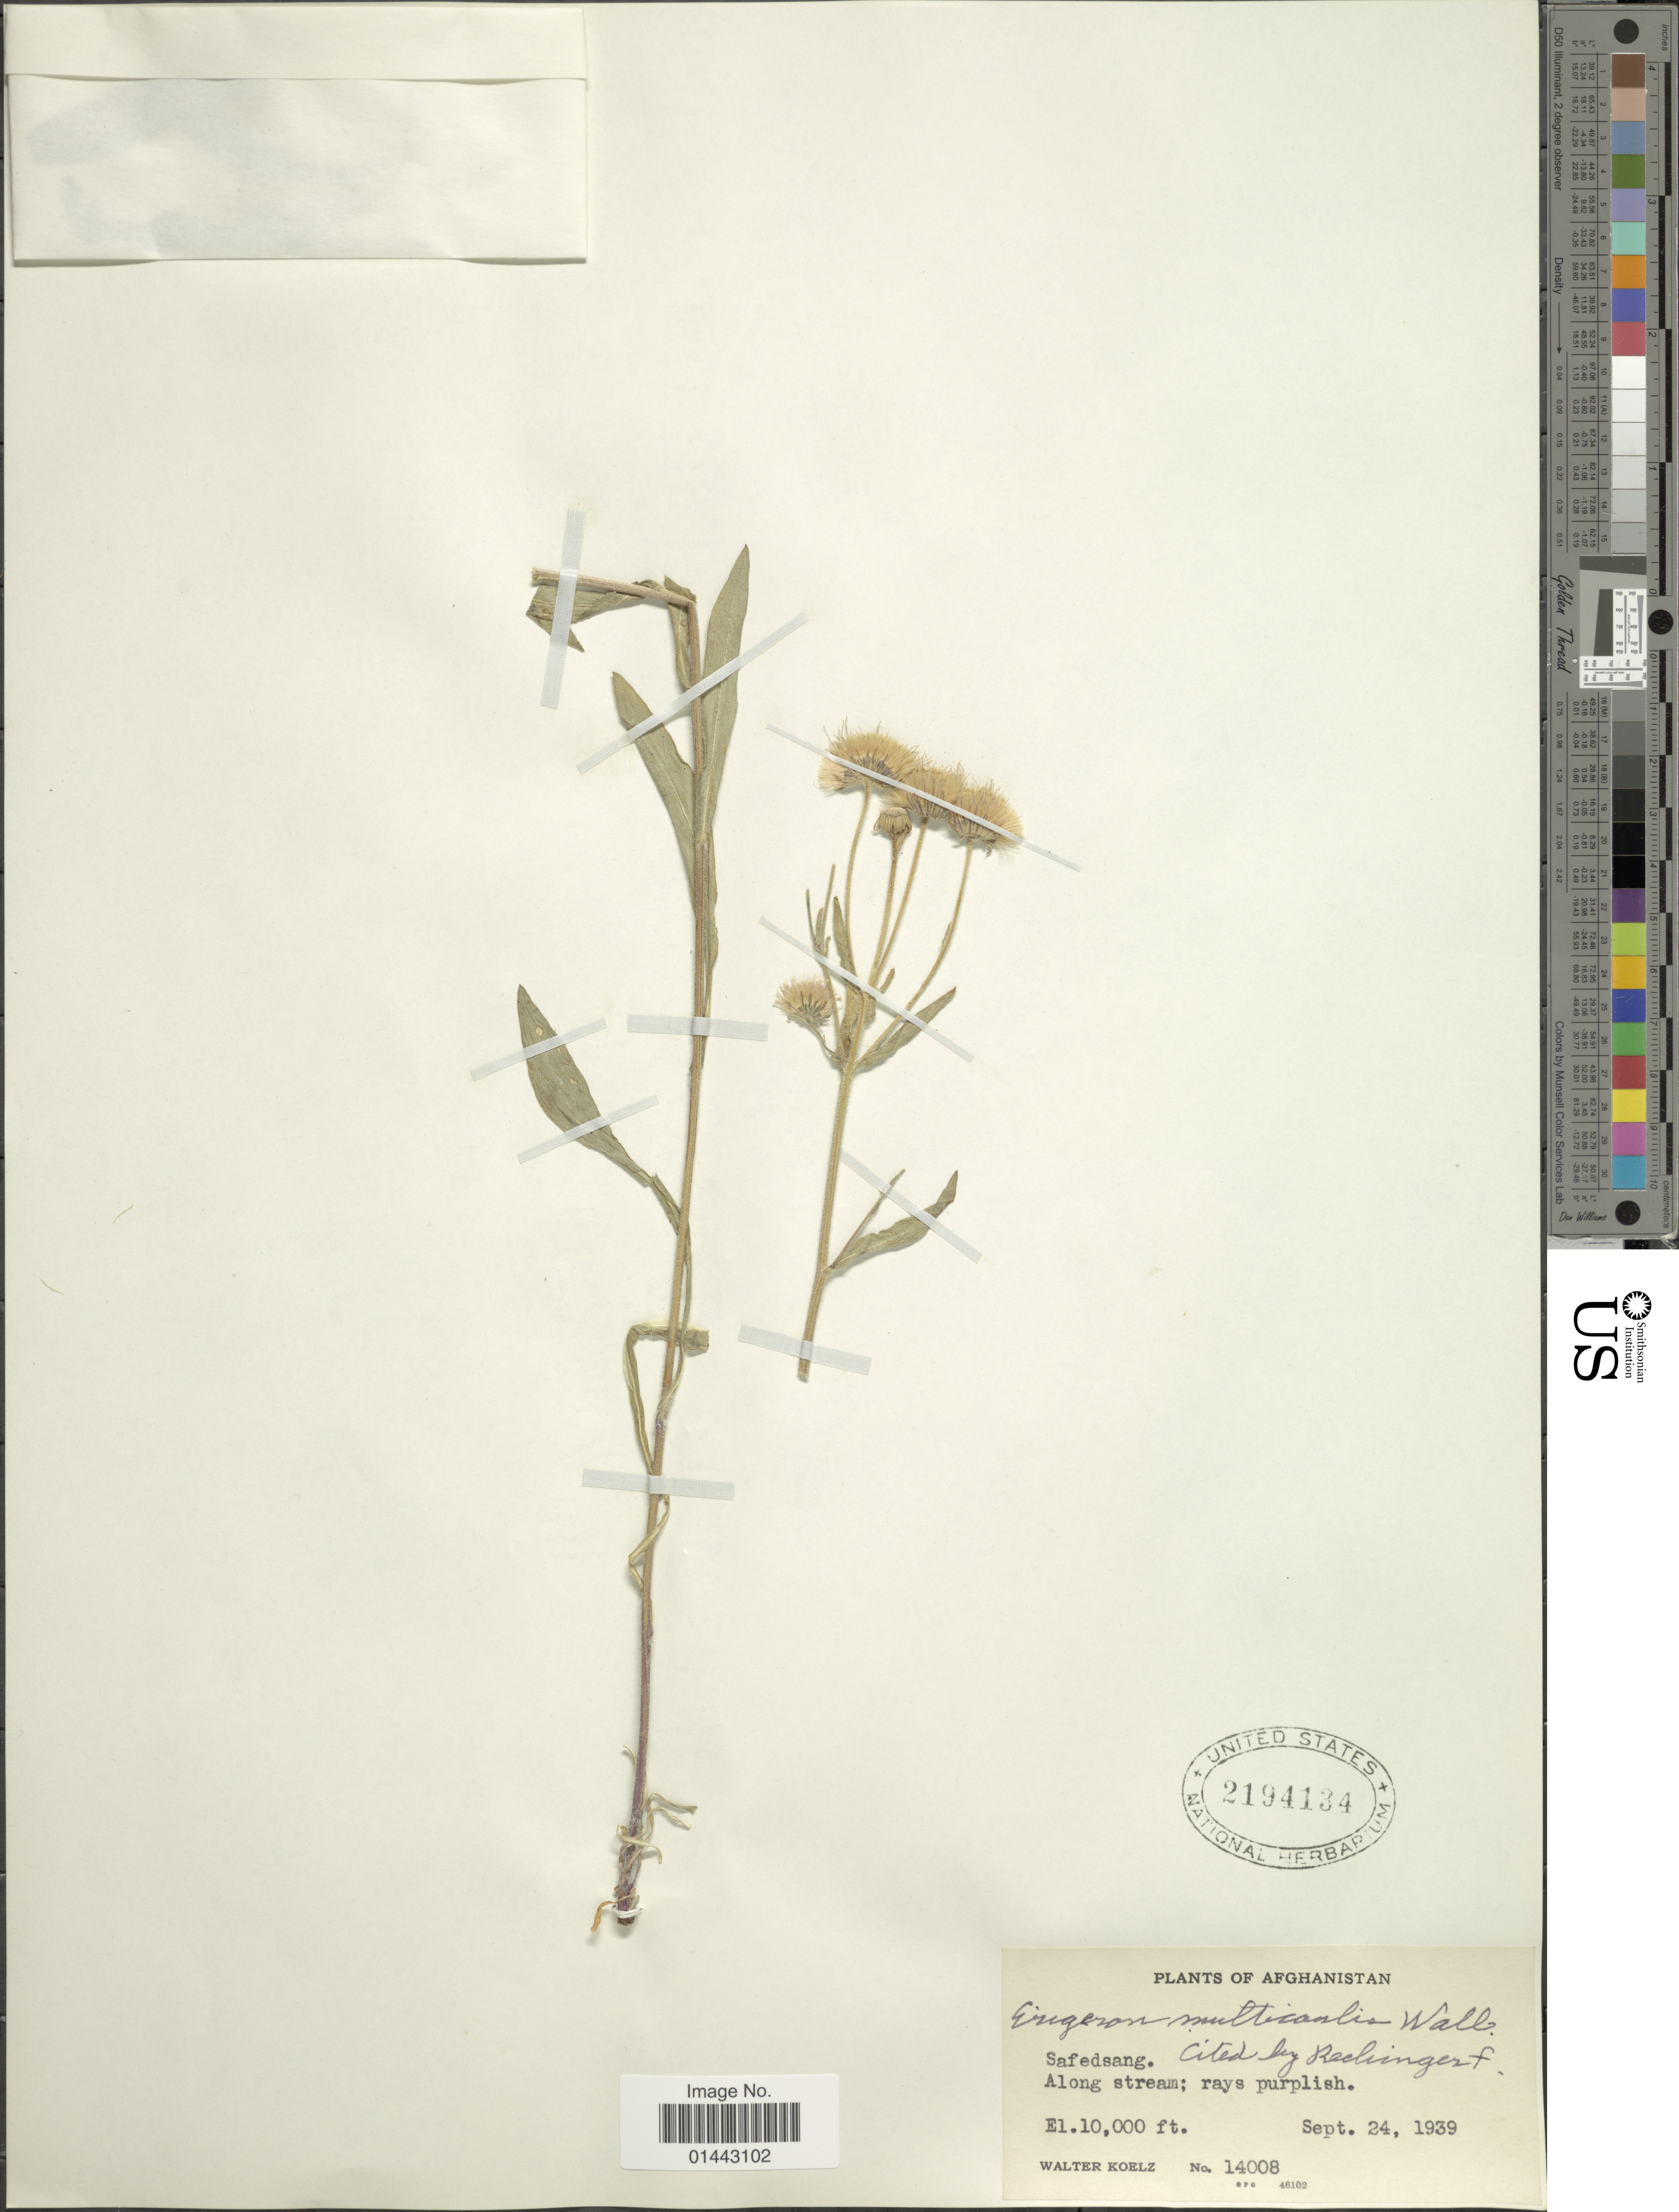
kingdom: Plantae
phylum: Tracheophyta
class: Magnoliopsida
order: Asterales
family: Asteraceae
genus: Erigeron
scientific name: Erigeron multicaulis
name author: Wall. ex DC.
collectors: W. N. Koelz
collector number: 14008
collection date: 1939-09-24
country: Afghanistan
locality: Safed sang, along stream.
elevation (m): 3048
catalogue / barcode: US 2194134